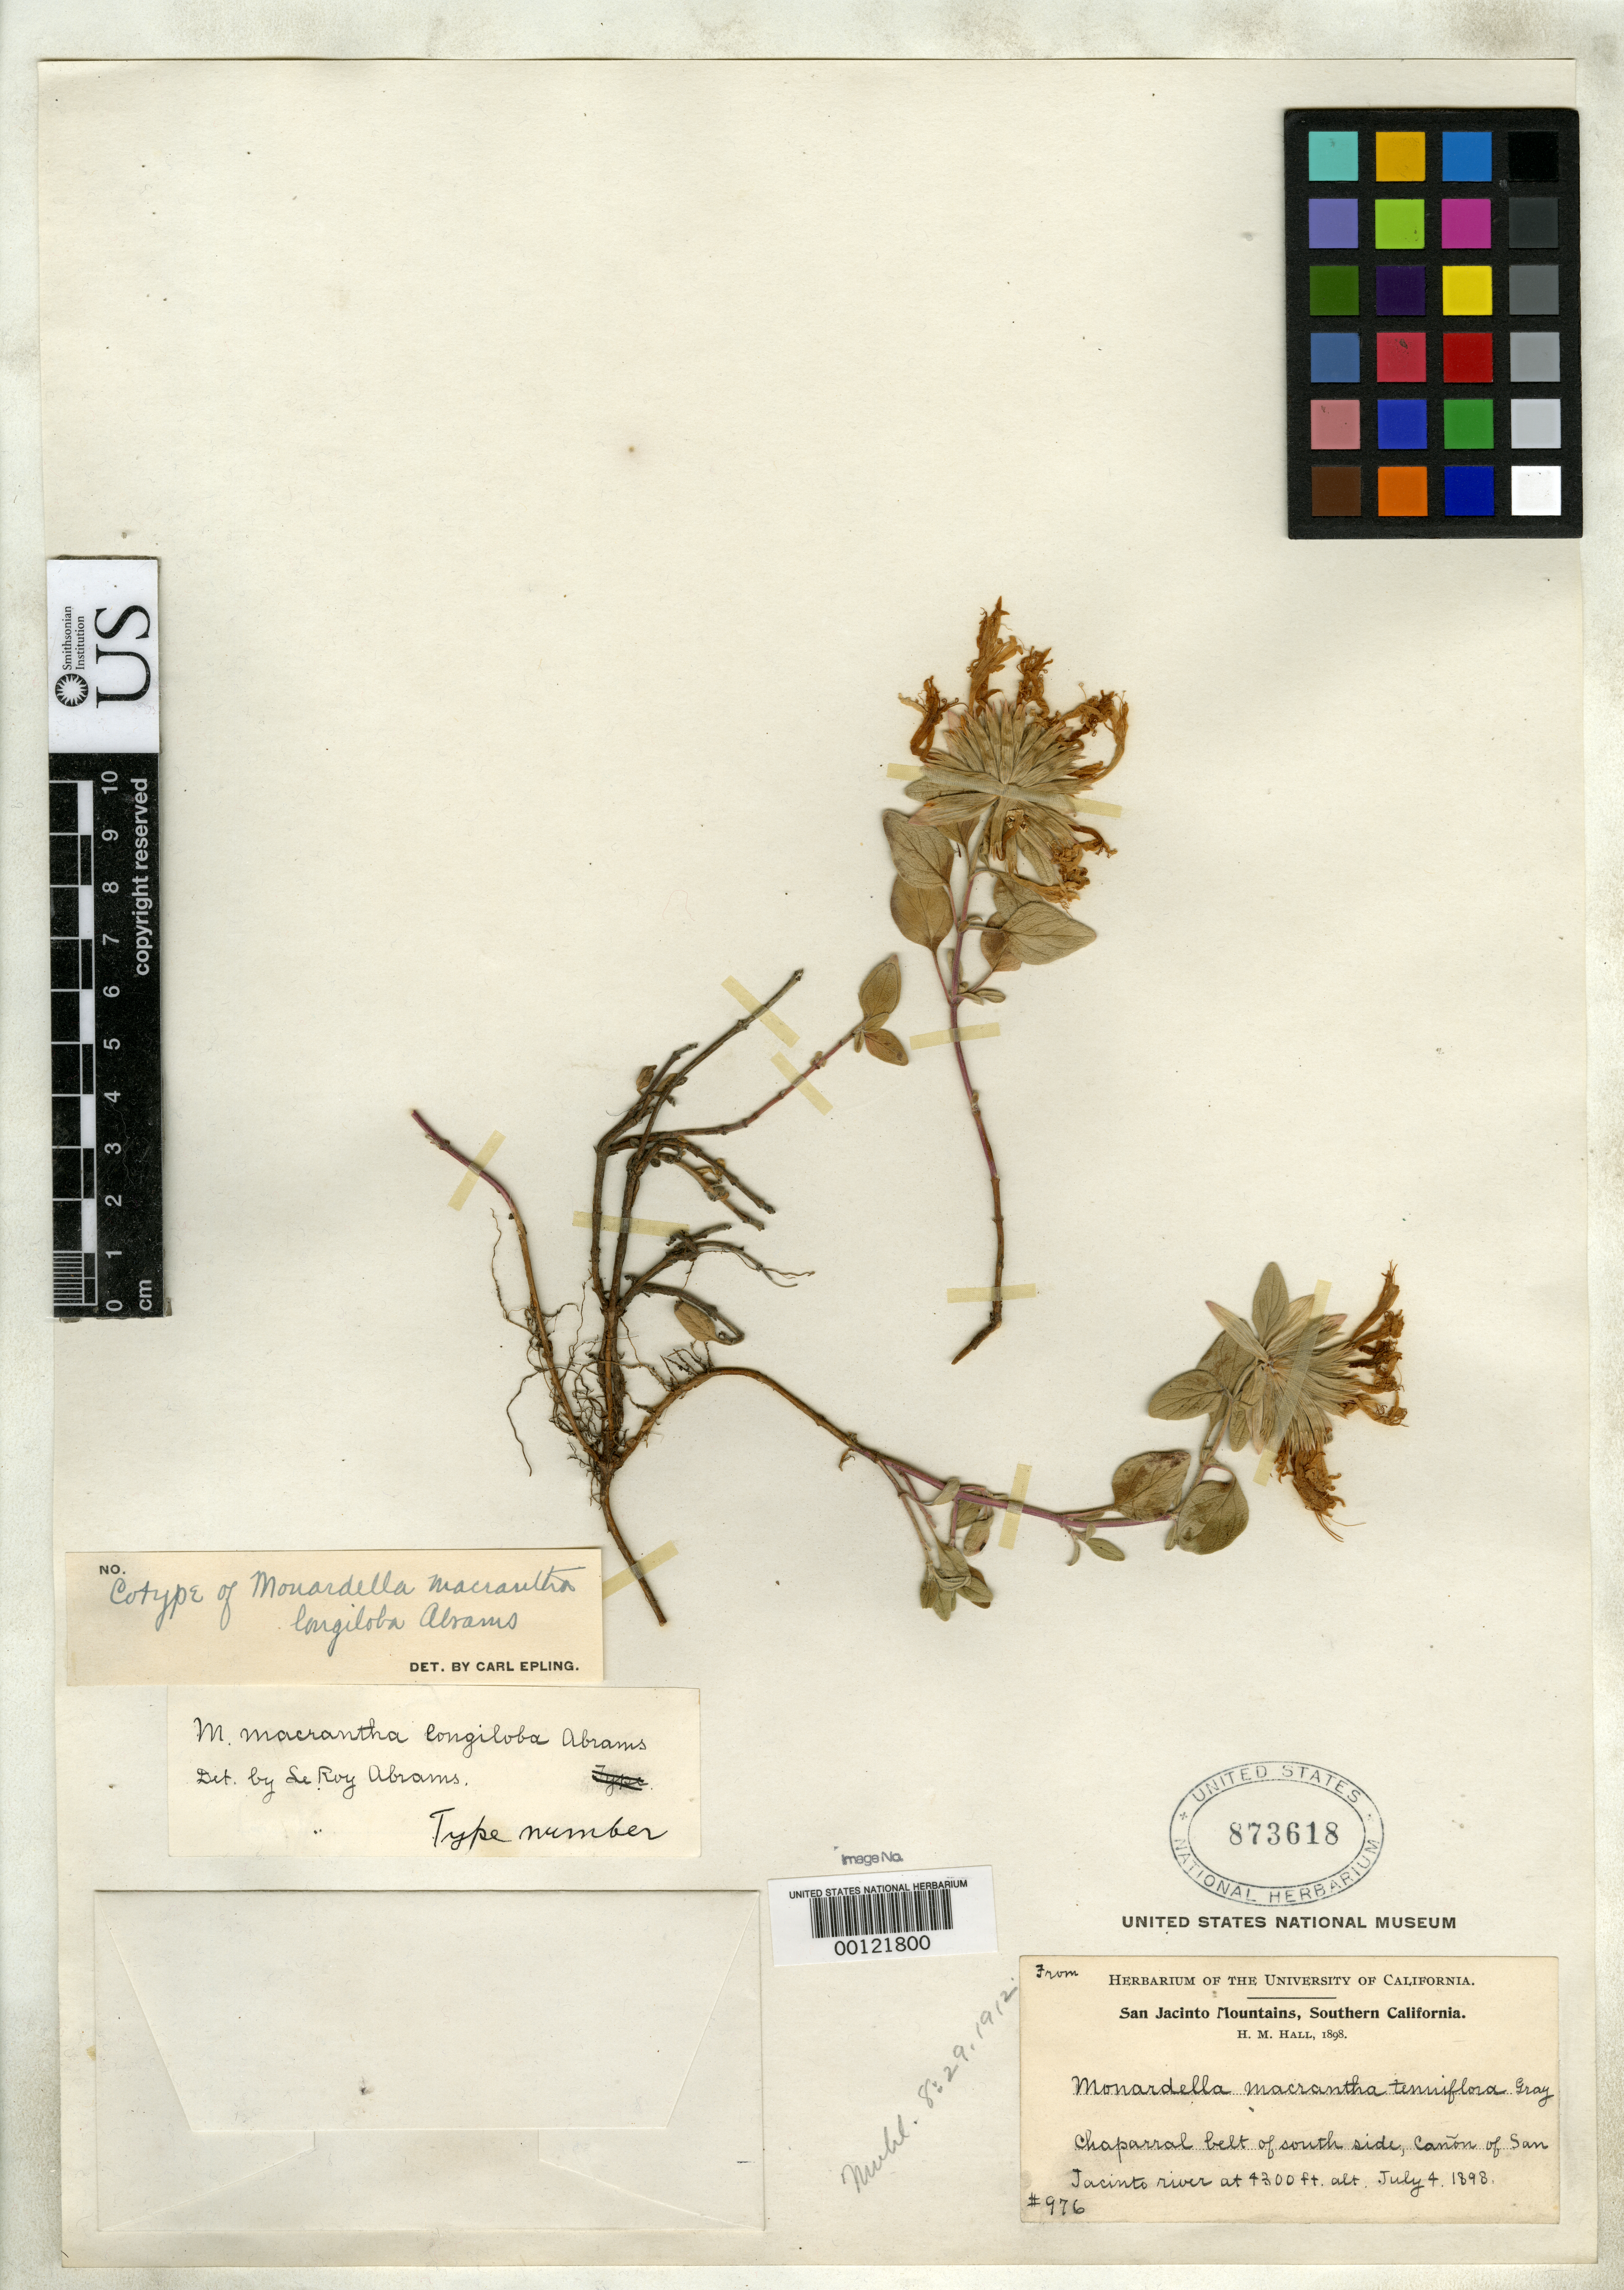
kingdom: Plantae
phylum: Tracheophyta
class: Magnoliopsida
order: Lamiales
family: Lamiaceae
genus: Monardella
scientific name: Monardella macrantha var. longiloba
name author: Abrams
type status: Isotype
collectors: H. M. Hall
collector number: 976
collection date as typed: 04 Jul 1898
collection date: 1898-07-04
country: United States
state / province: California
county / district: Riverside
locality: San Jacinto Mountains; San Jacinto River.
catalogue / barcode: US 873618